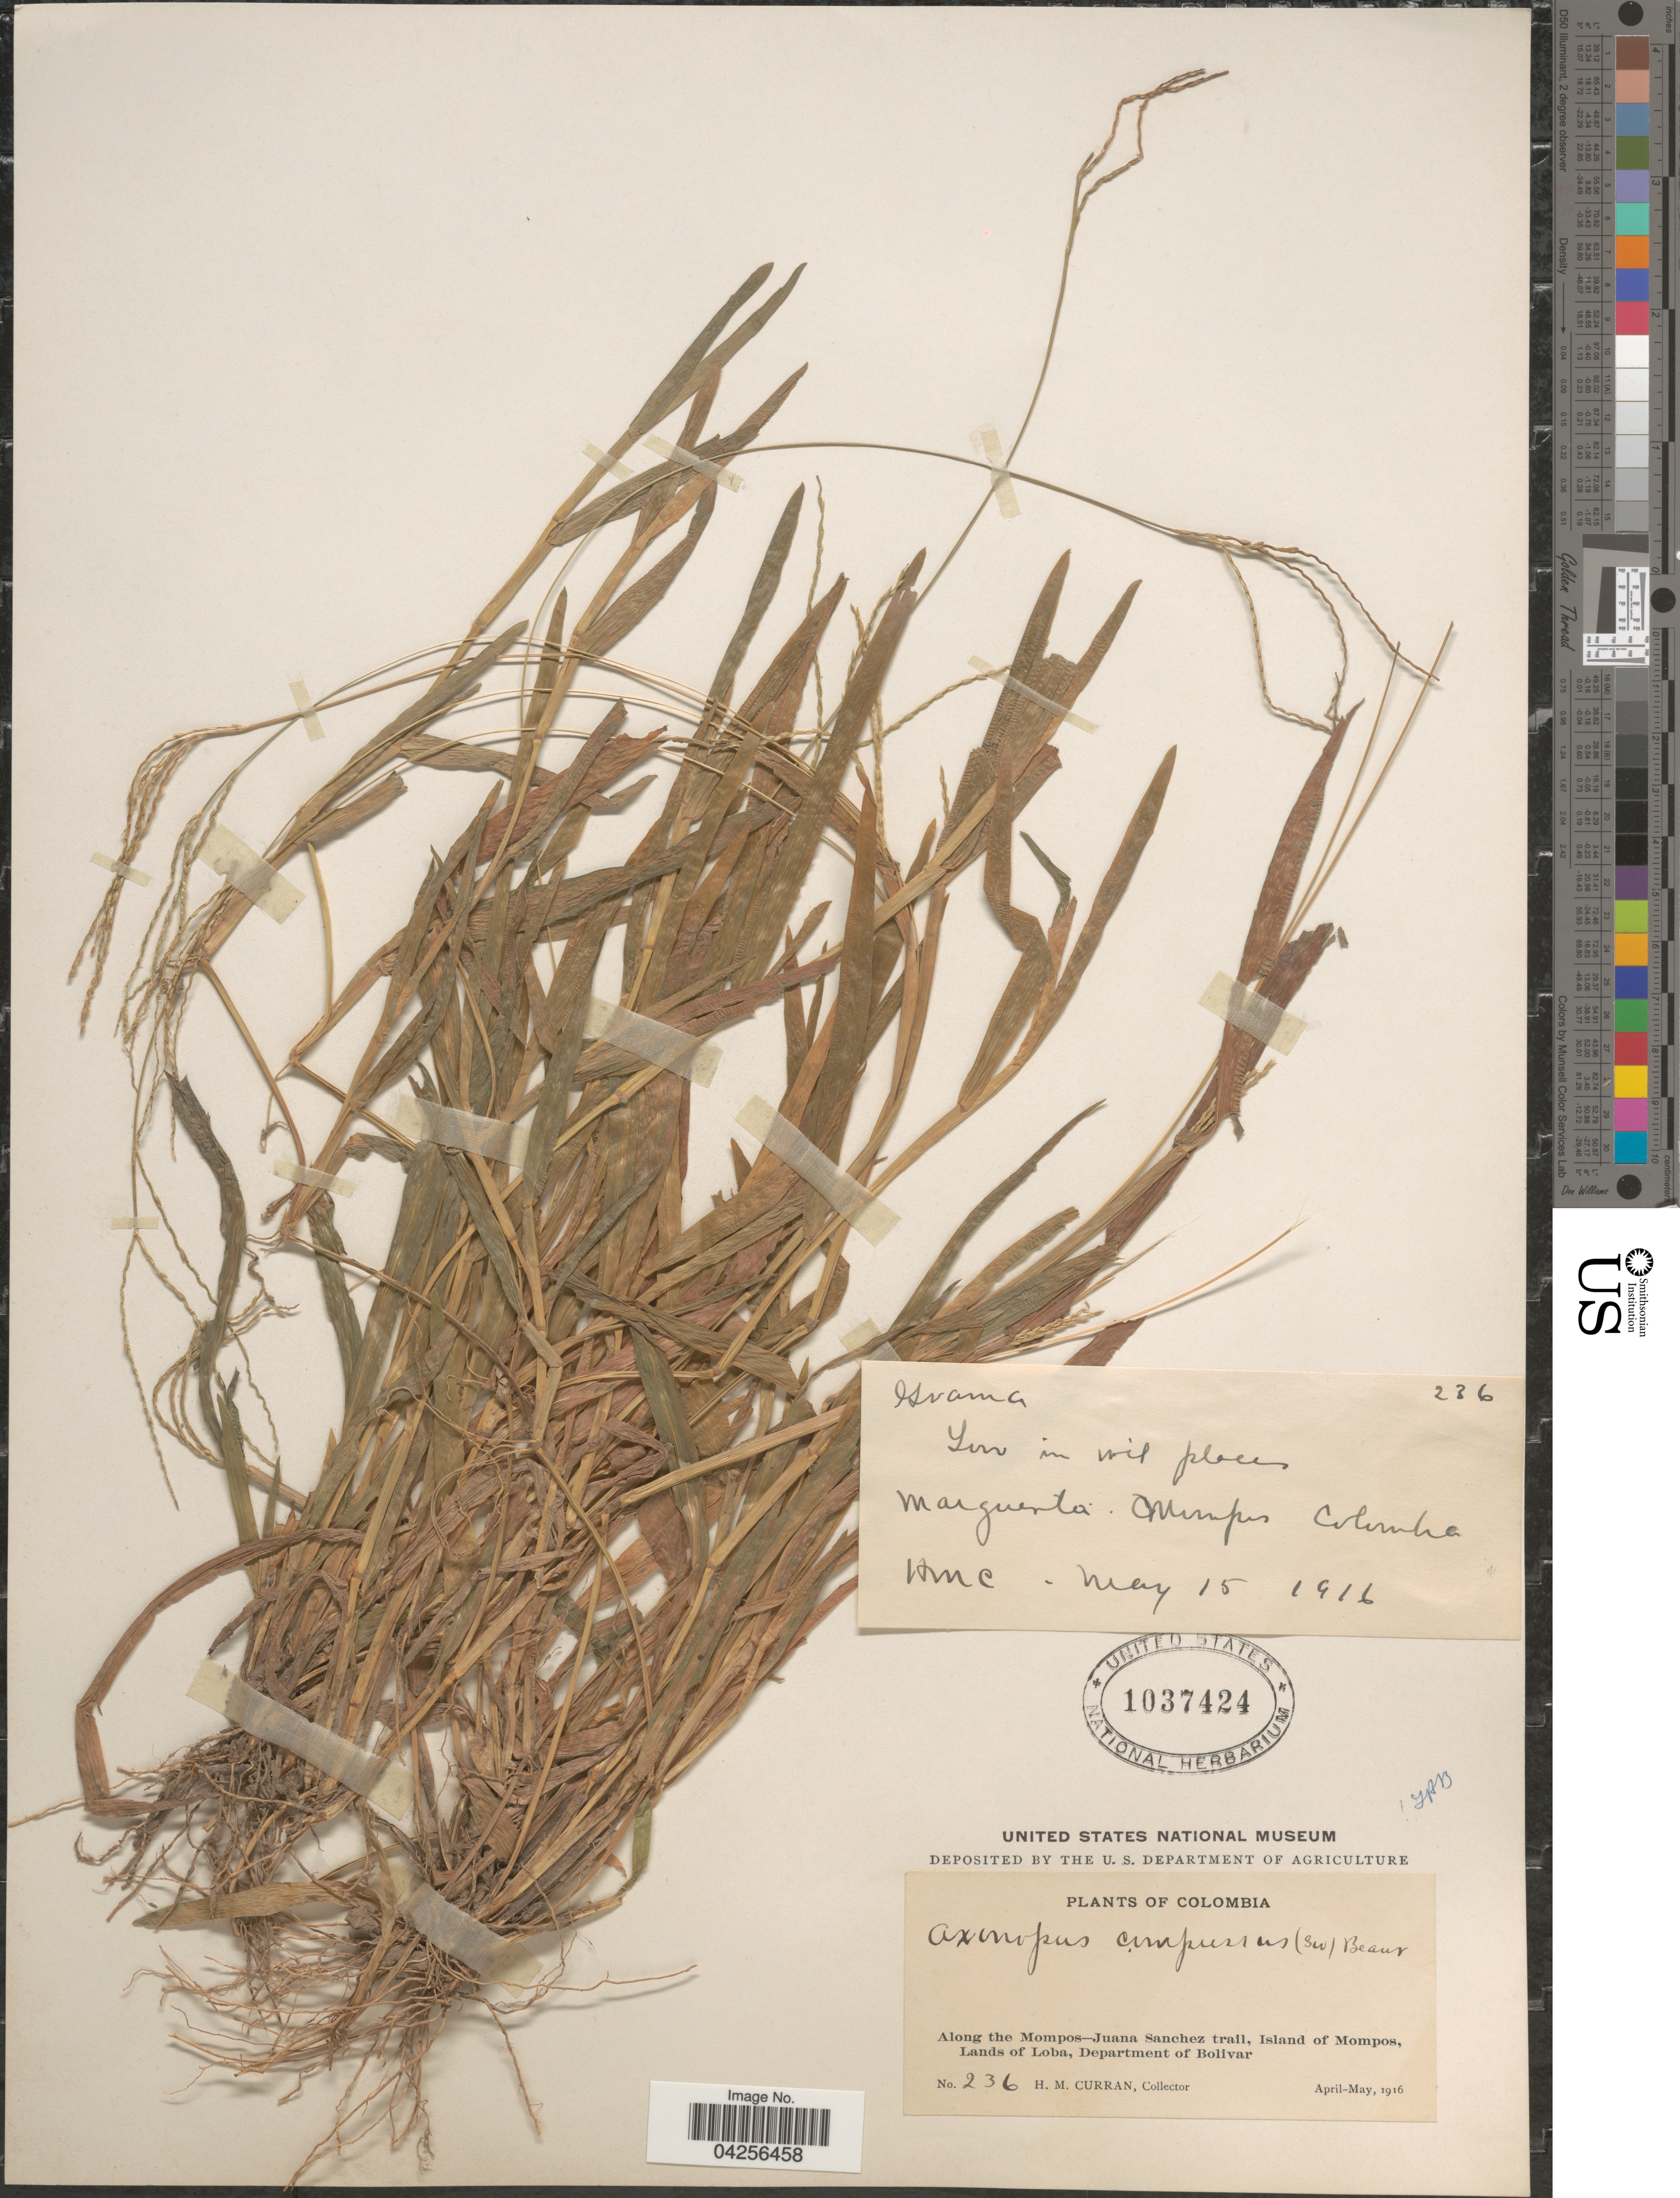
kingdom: Plantae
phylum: Tracheophyta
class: Liliopsida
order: Poales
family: Poaceae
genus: Axonopus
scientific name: Axonopus compressus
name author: (Sw.) P. Beauv.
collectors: H. M. Curran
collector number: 236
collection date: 1916-04/1916-05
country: Colombia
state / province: Bolívar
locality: Along the Mompos- Juana Sanchez trail, Island of Mompos, Lands of Loba, Department of Bolivar.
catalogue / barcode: US 1037424